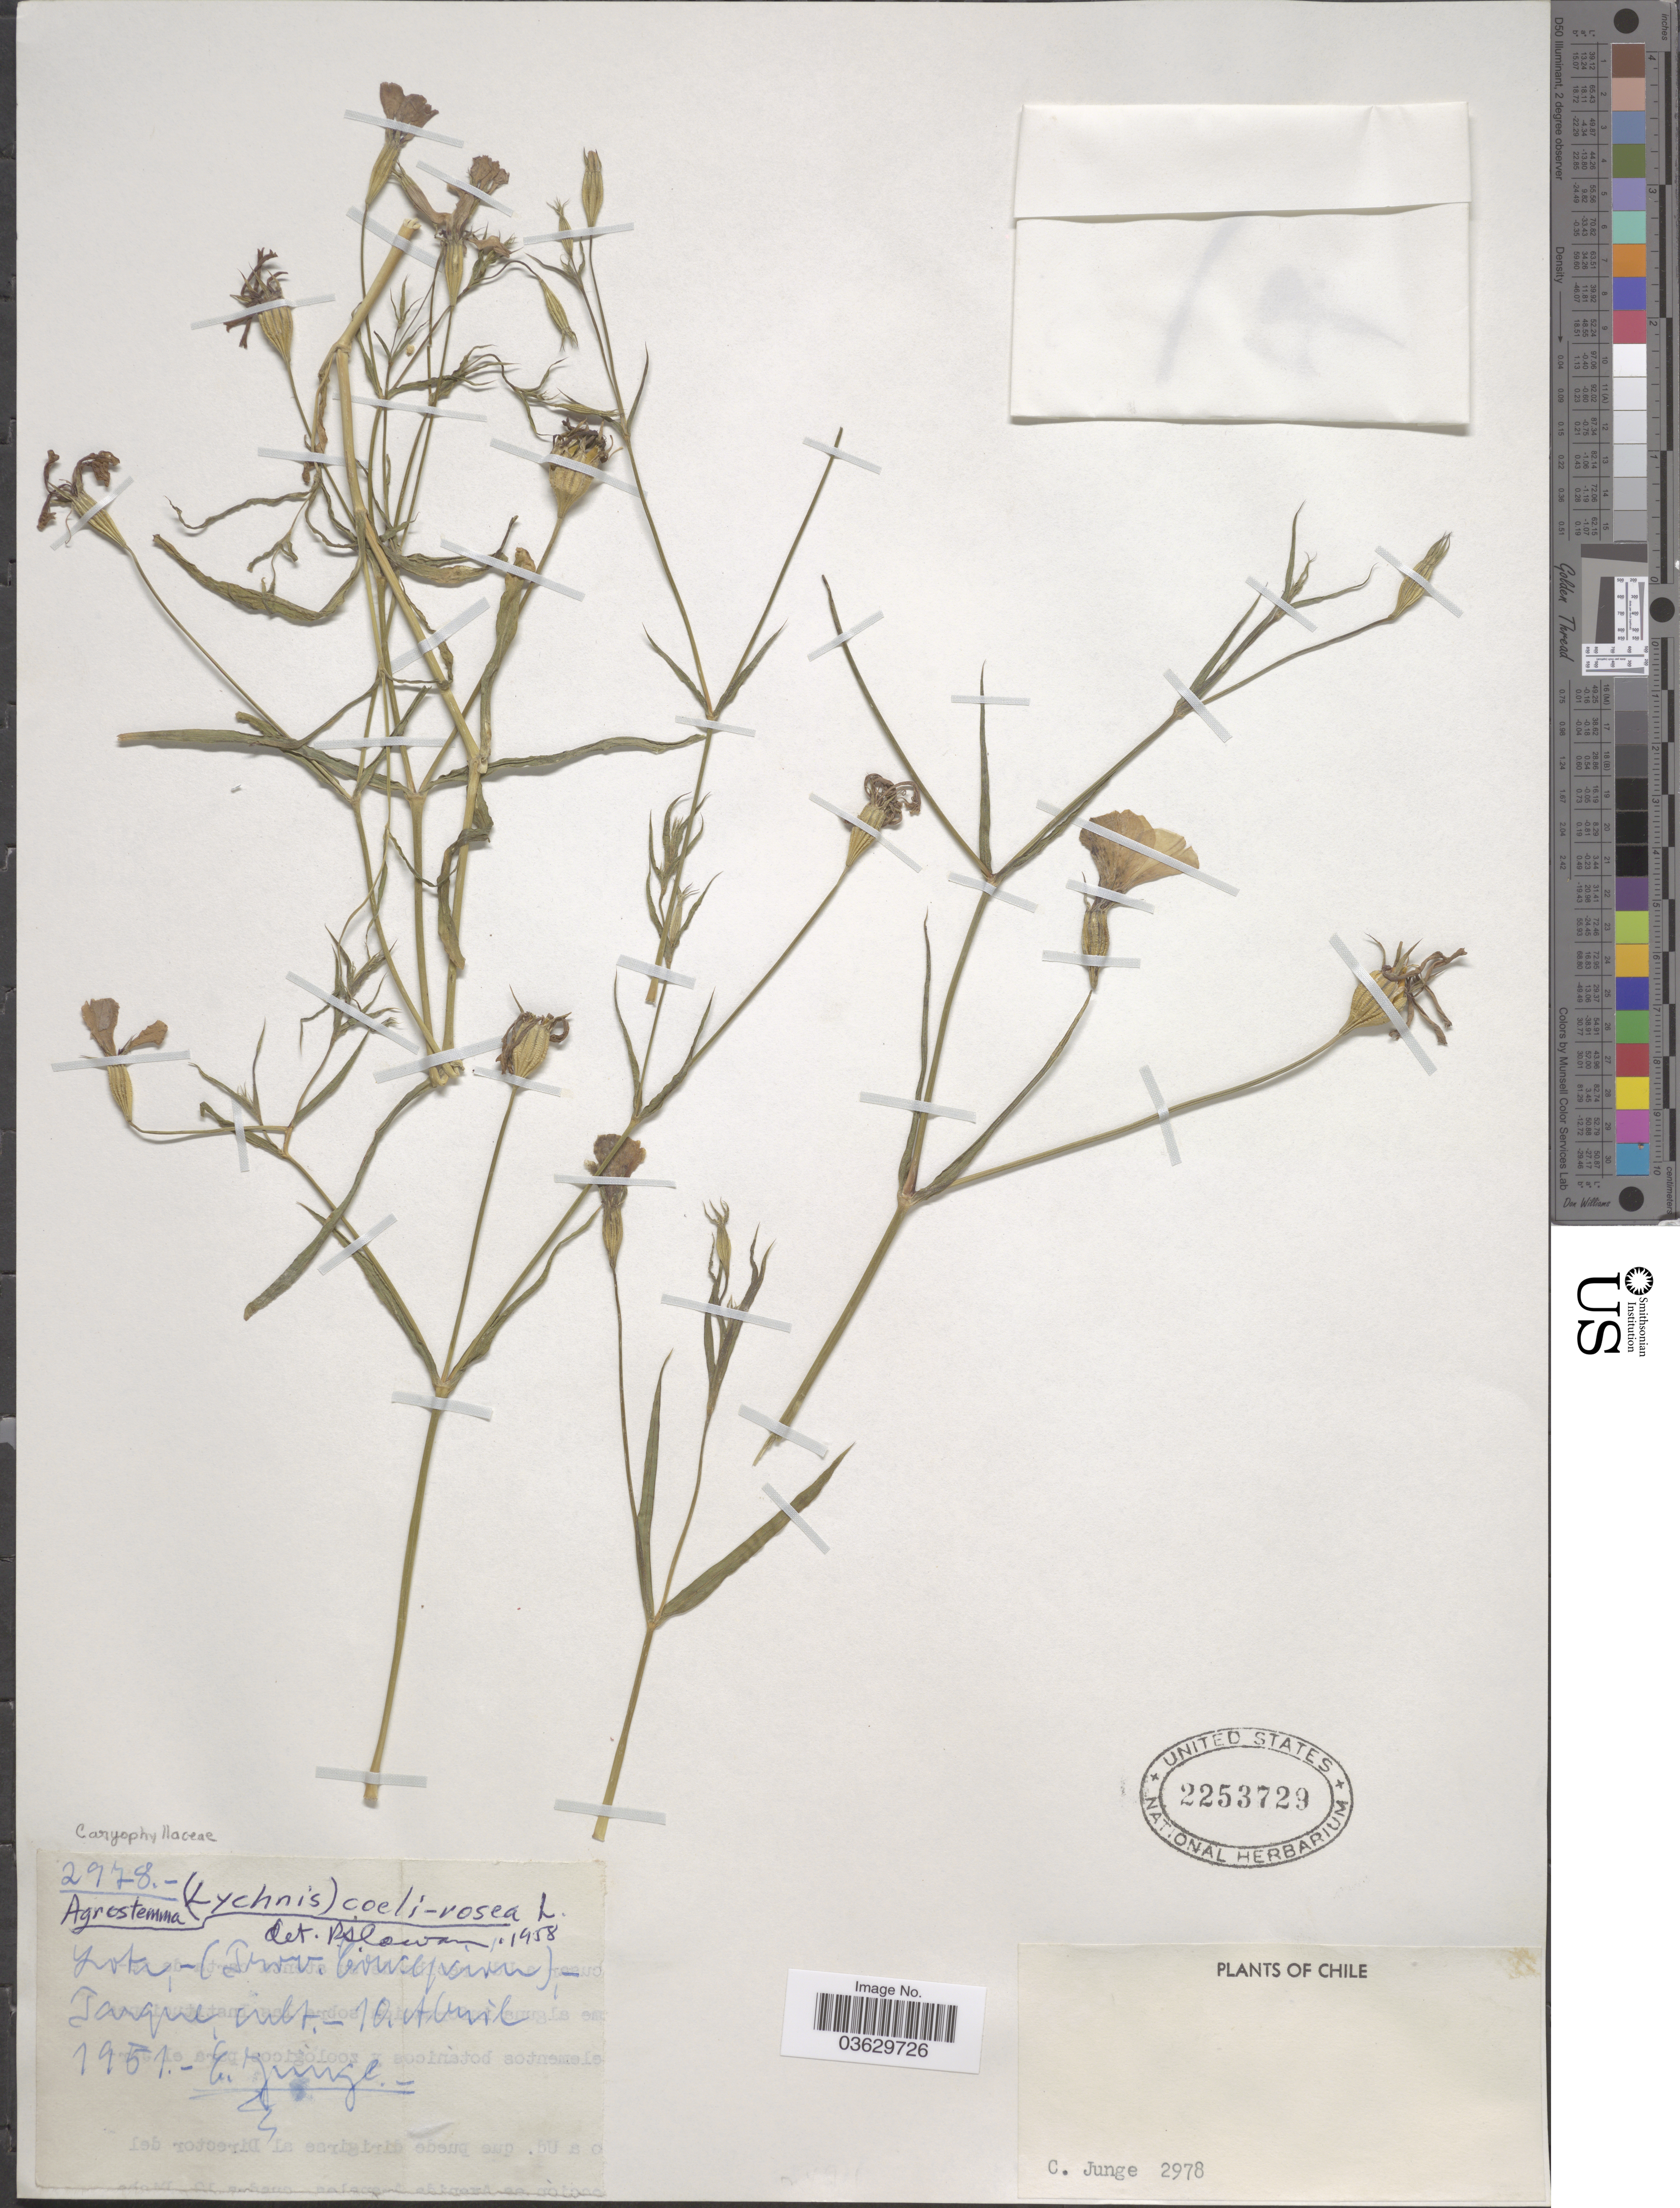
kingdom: Plantae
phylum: Tracheophyta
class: Magnoliopsida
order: Caryophyllales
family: Caryophyllaceae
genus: Agrostemma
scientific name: Agrostemma sp.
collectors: C. Junge & E. Junge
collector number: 2978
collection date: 1951-04-10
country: Chile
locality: Lota (Prov. Concepcion),- Parque.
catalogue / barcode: US 2253729